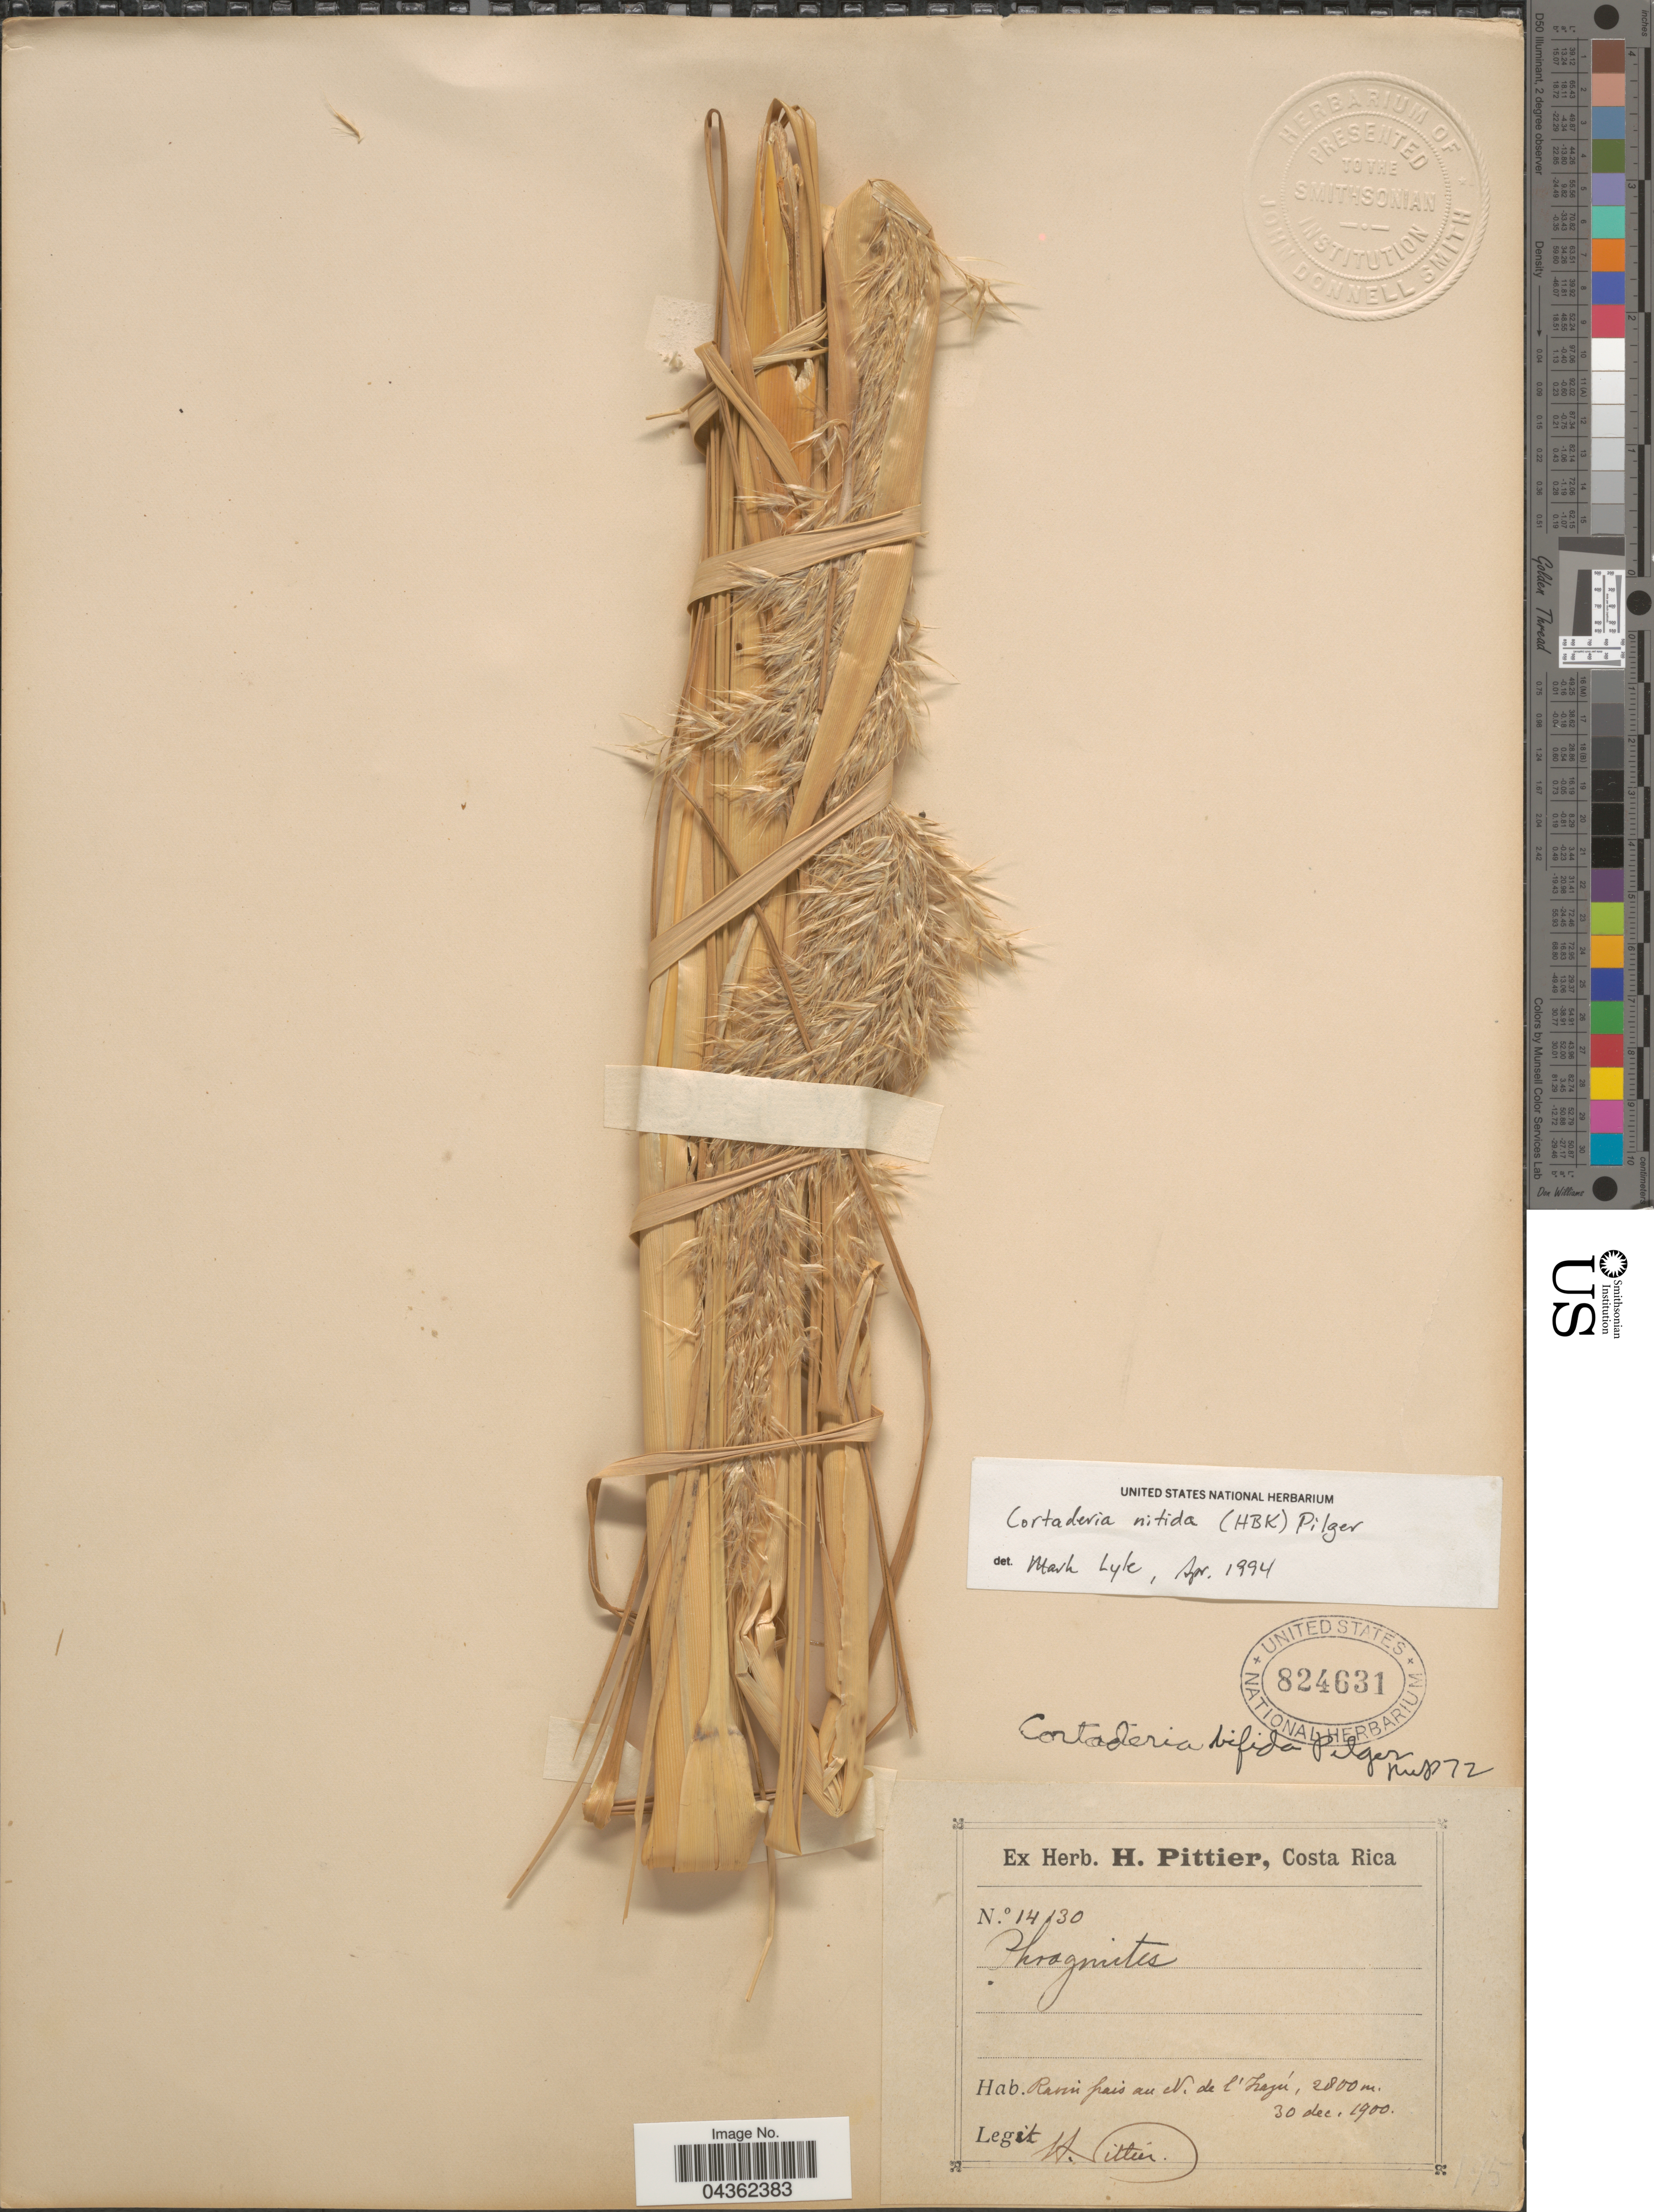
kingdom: Plantae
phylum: Tracheophyta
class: Liliopsida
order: Poales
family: Poaceae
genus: Cortaderia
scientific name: Cortaderia nitida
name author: (Kunth) Pilg.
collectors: H. F. Pittier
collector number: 14130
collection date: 1900-12-30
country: Costa Rica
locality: Ravin pais au N. de l'Irazú.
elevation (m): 2800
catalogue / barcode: US 824631